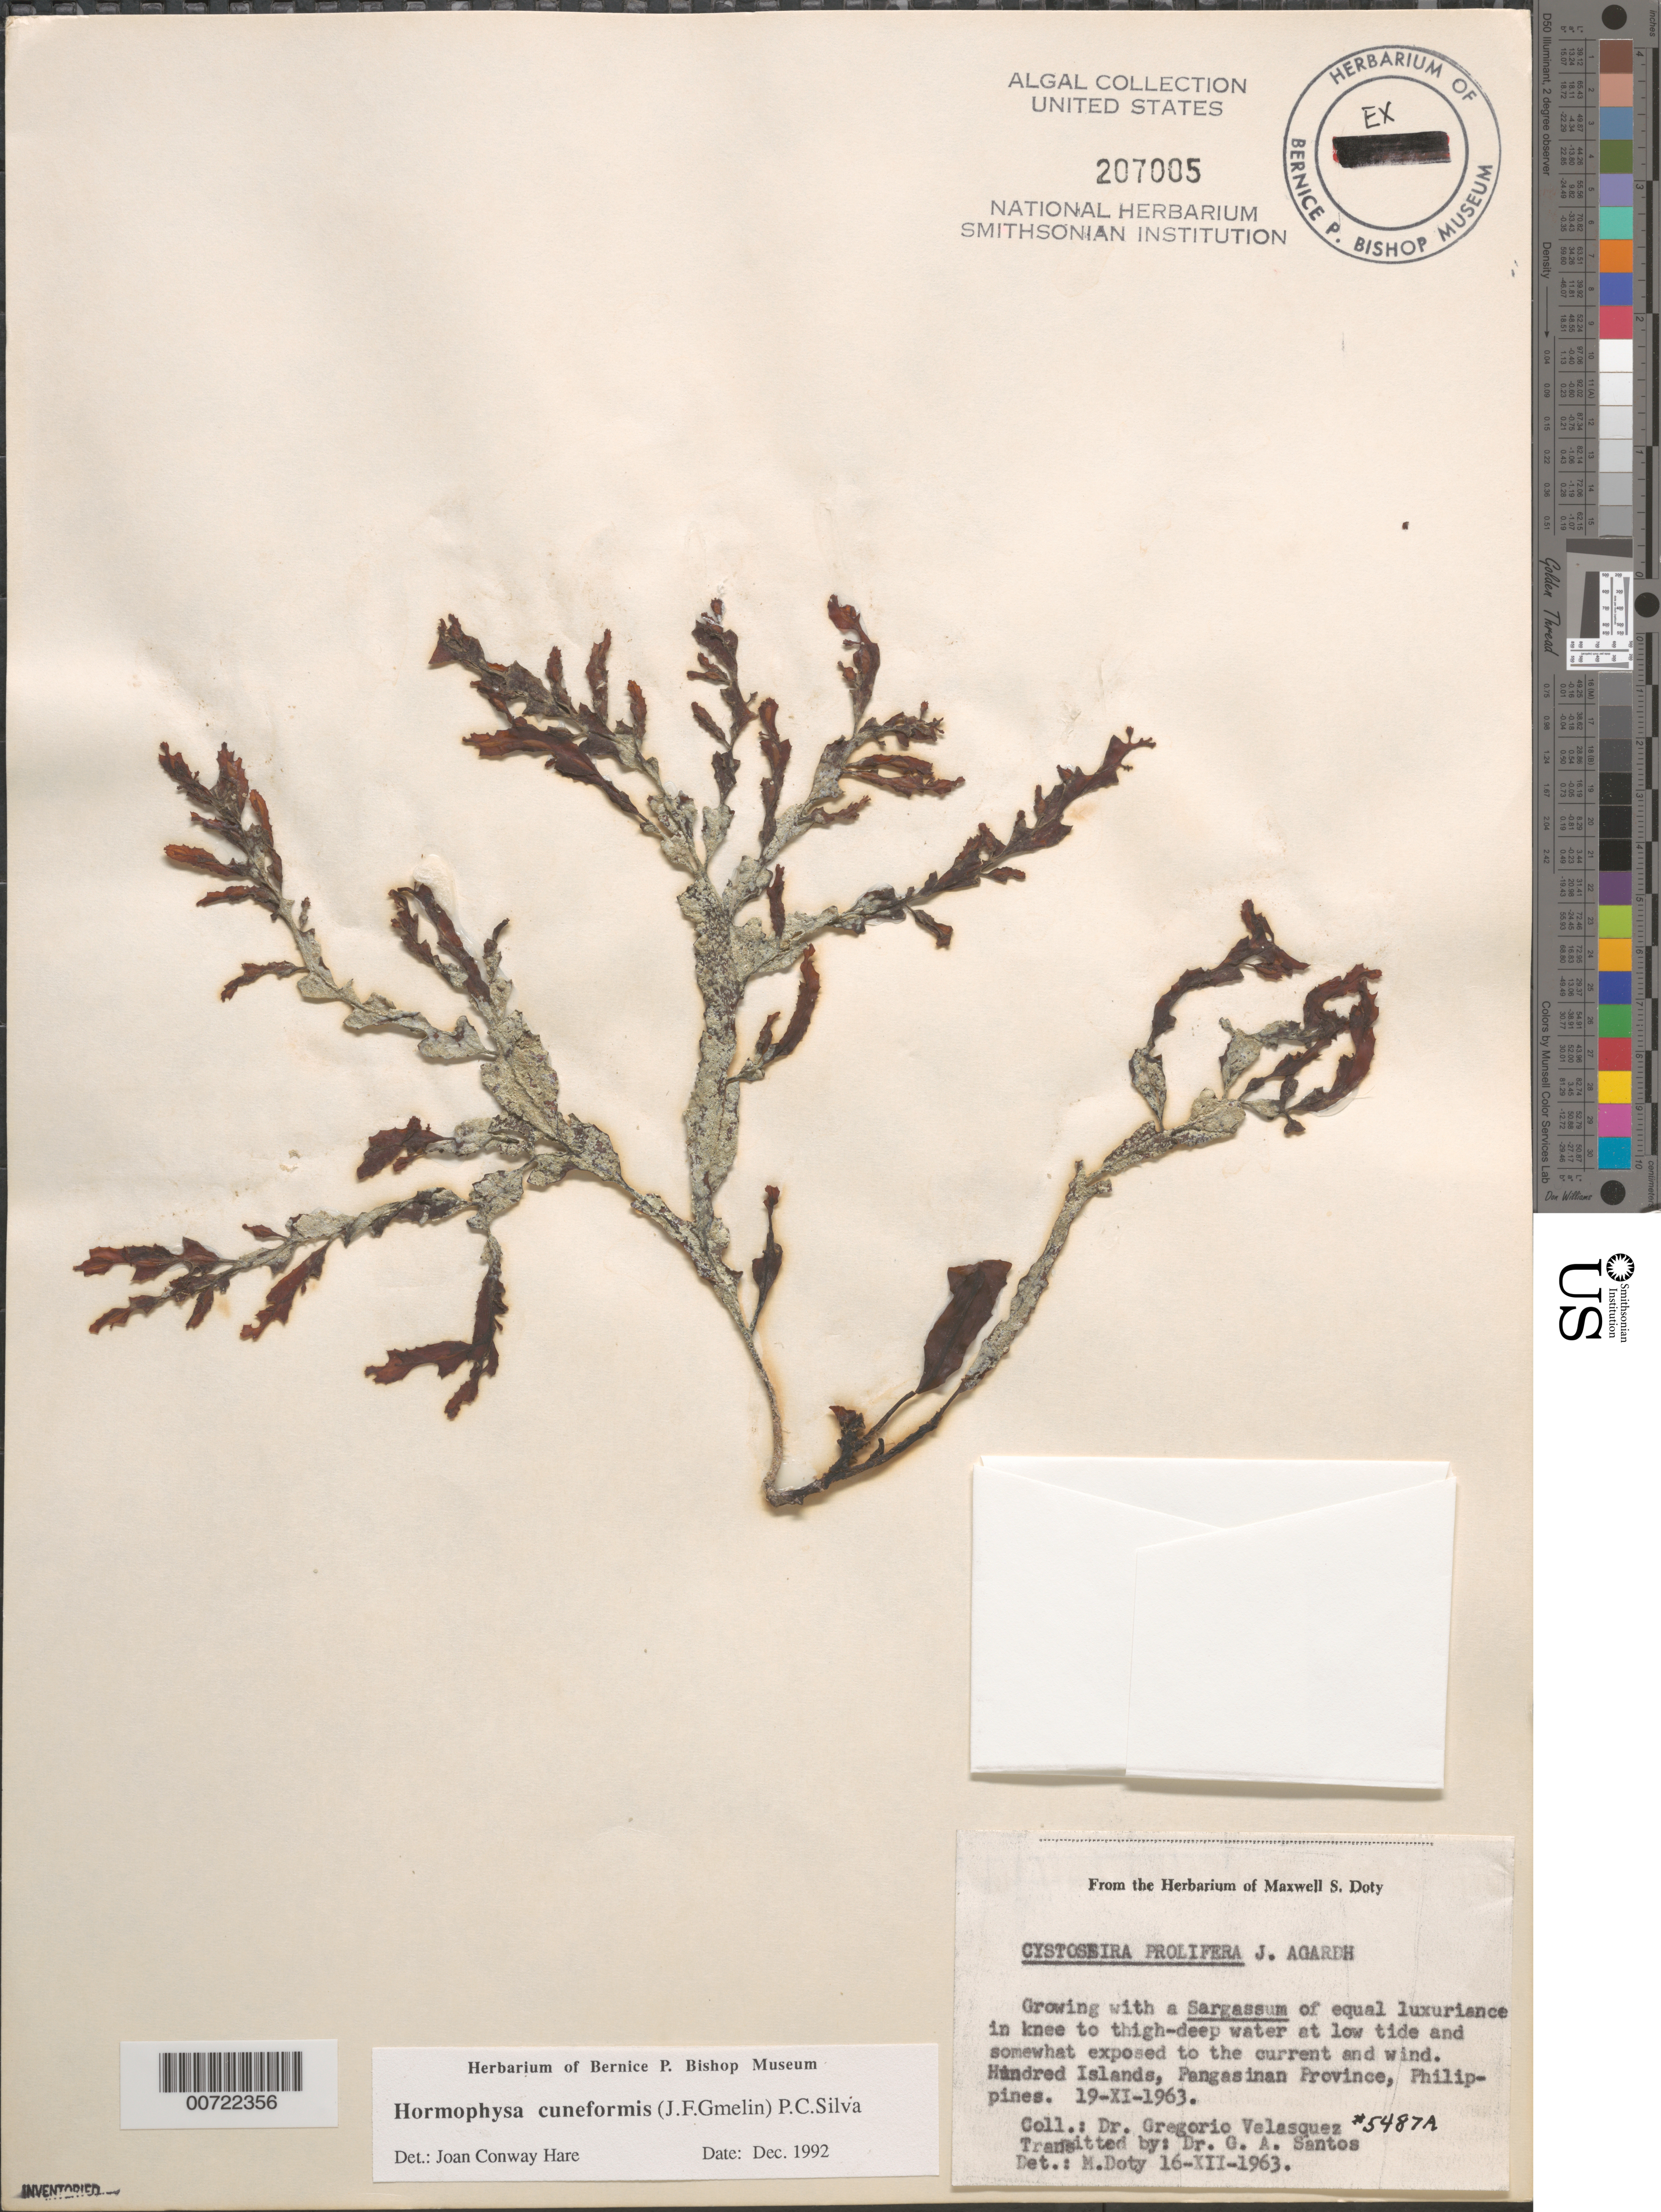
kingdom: Chromista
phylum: Ochrophyta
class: Phaeophyceae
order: Fucales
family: Sargassaceae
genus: Hormophysa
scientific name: Hormophysa cuneiformis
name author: (J.F. Gmel.) P.C. Silva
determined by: Hare, Joan Conway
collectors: G. Velasquez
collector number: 5487A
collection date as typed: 19 Nov 1963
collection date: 1963-11-19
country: Philippines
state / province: Ilocos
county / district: Pangasinan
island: Luzon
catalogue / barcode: US 207005